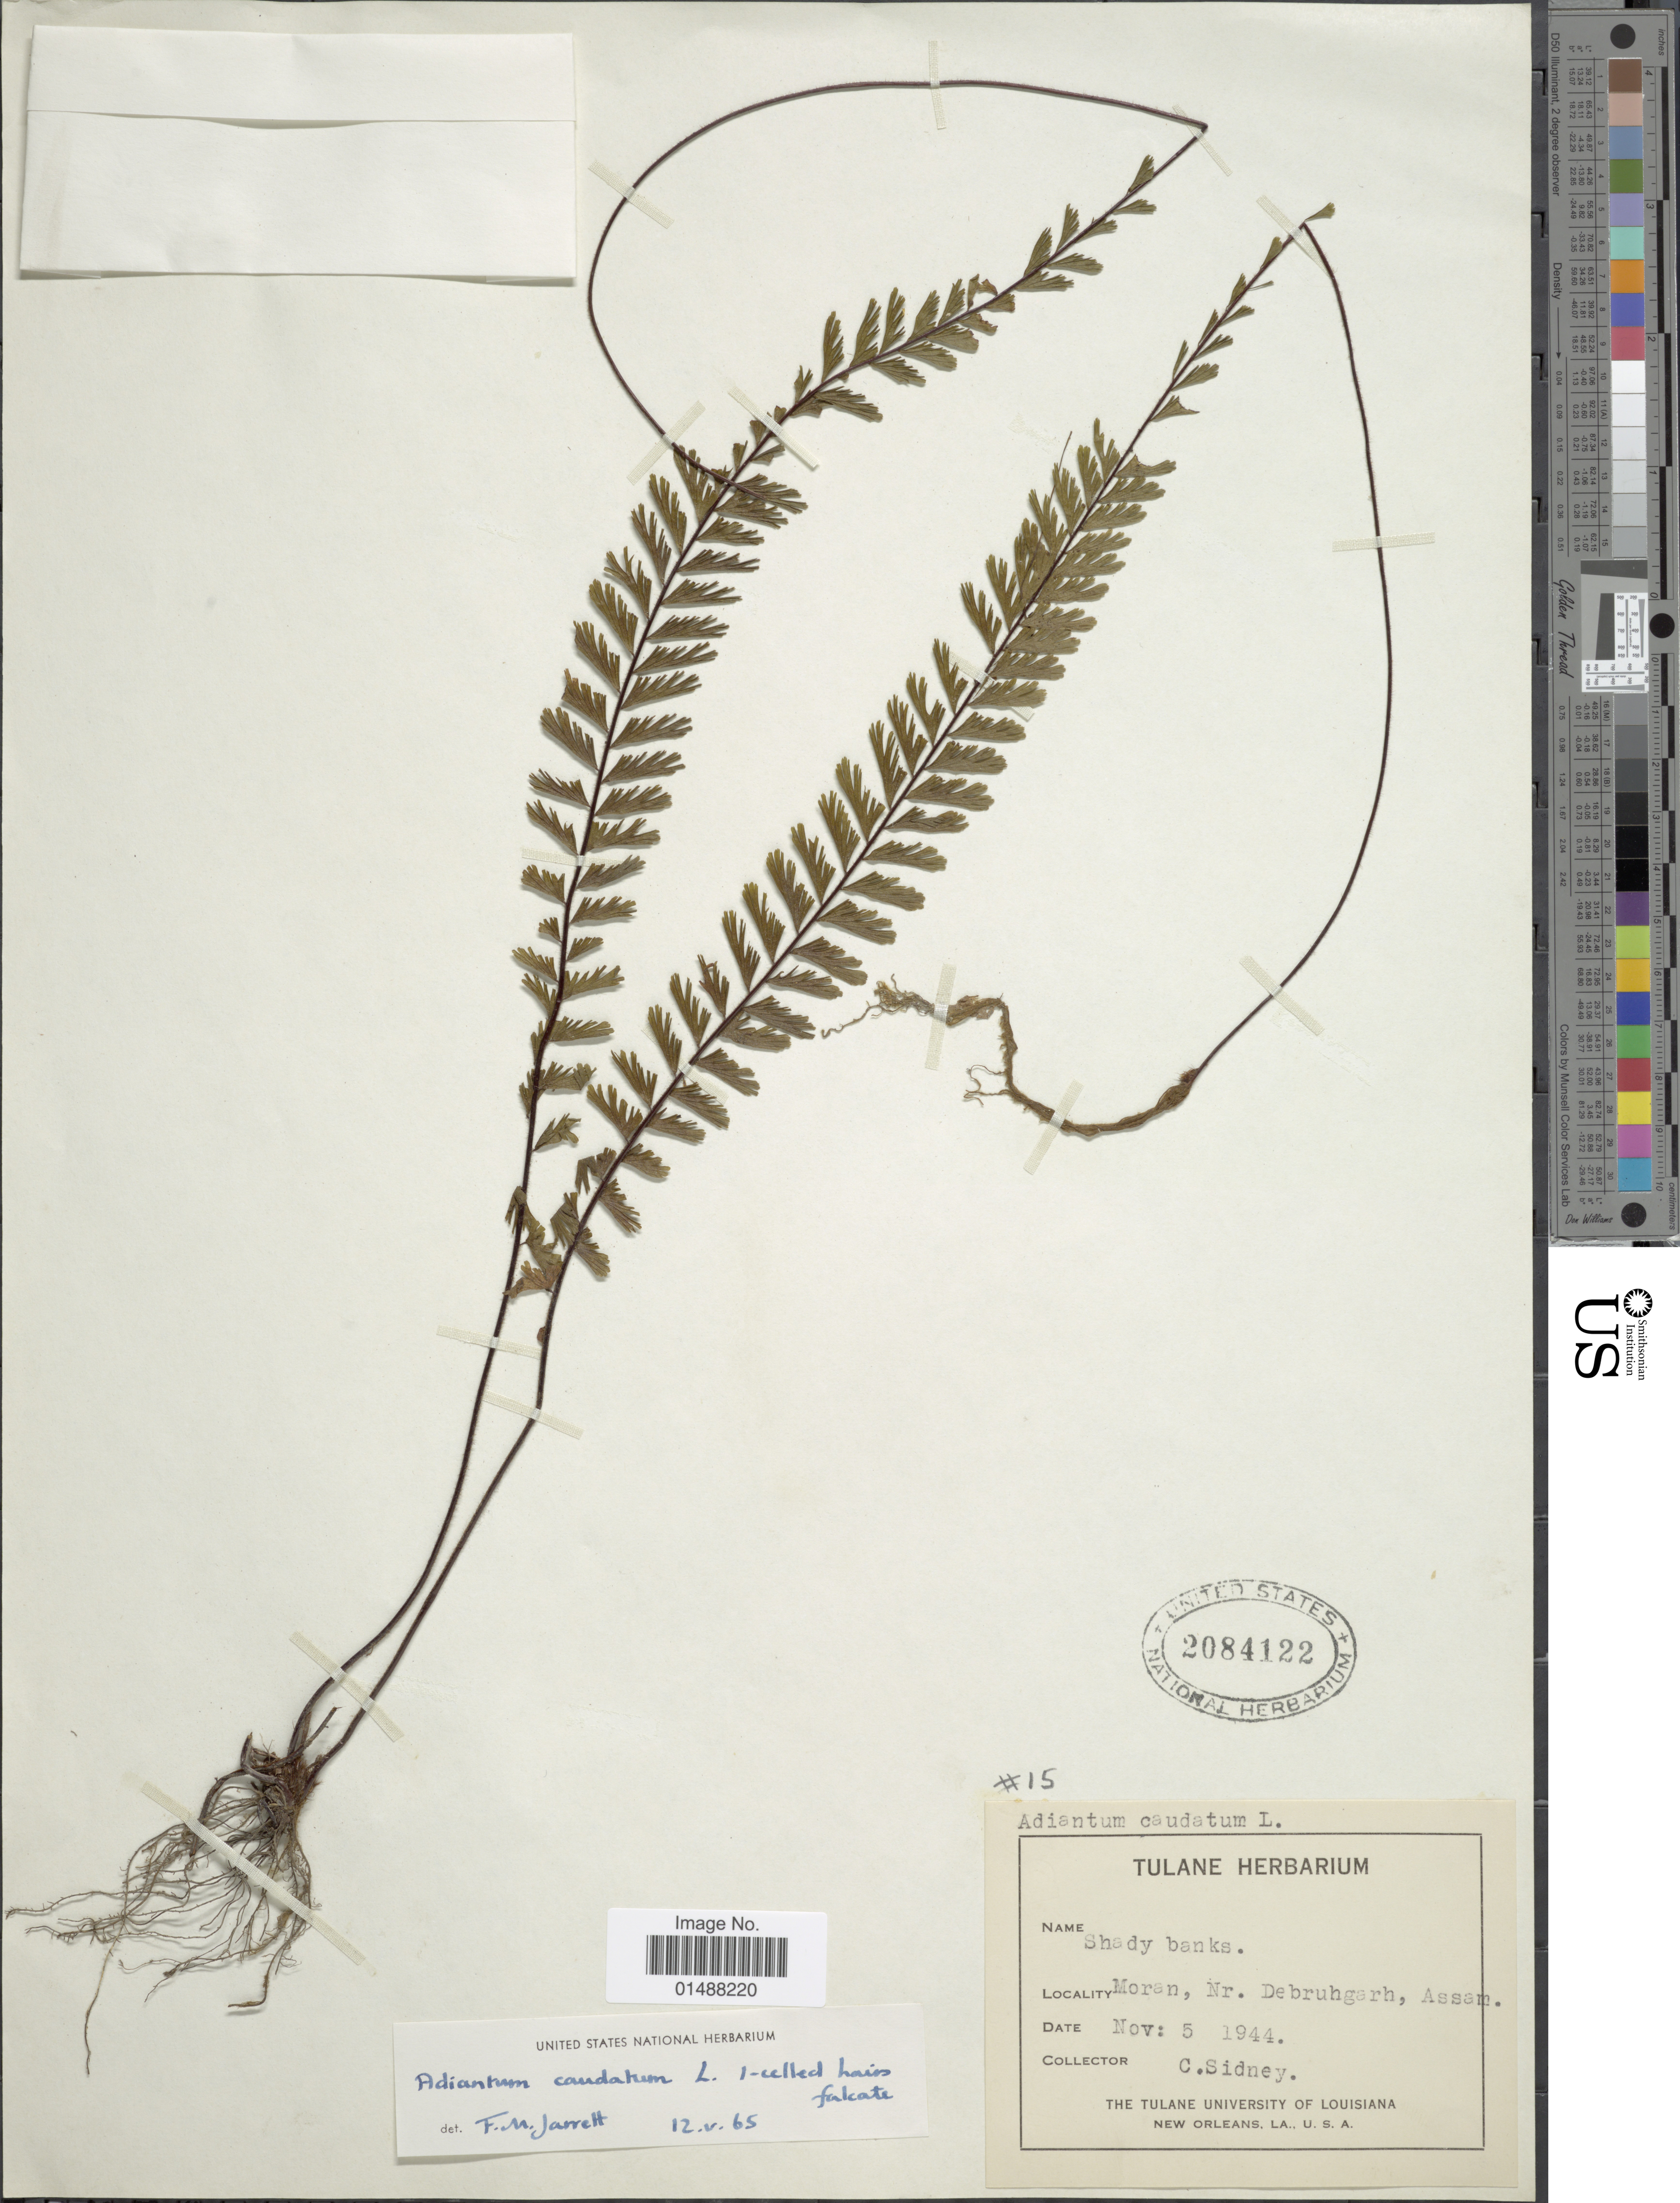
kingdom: Plantae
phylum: Tracheophyta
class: Polypodiopsida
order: Polypodiales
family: Pteridaceae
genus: Adiantum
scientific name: Adiantum caudatum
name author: L.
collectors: C. Sidney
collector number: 15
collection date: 1944-11-05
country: India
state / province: Assam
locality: Moran, Nr. Debruhgarh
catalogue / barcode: US 2084122